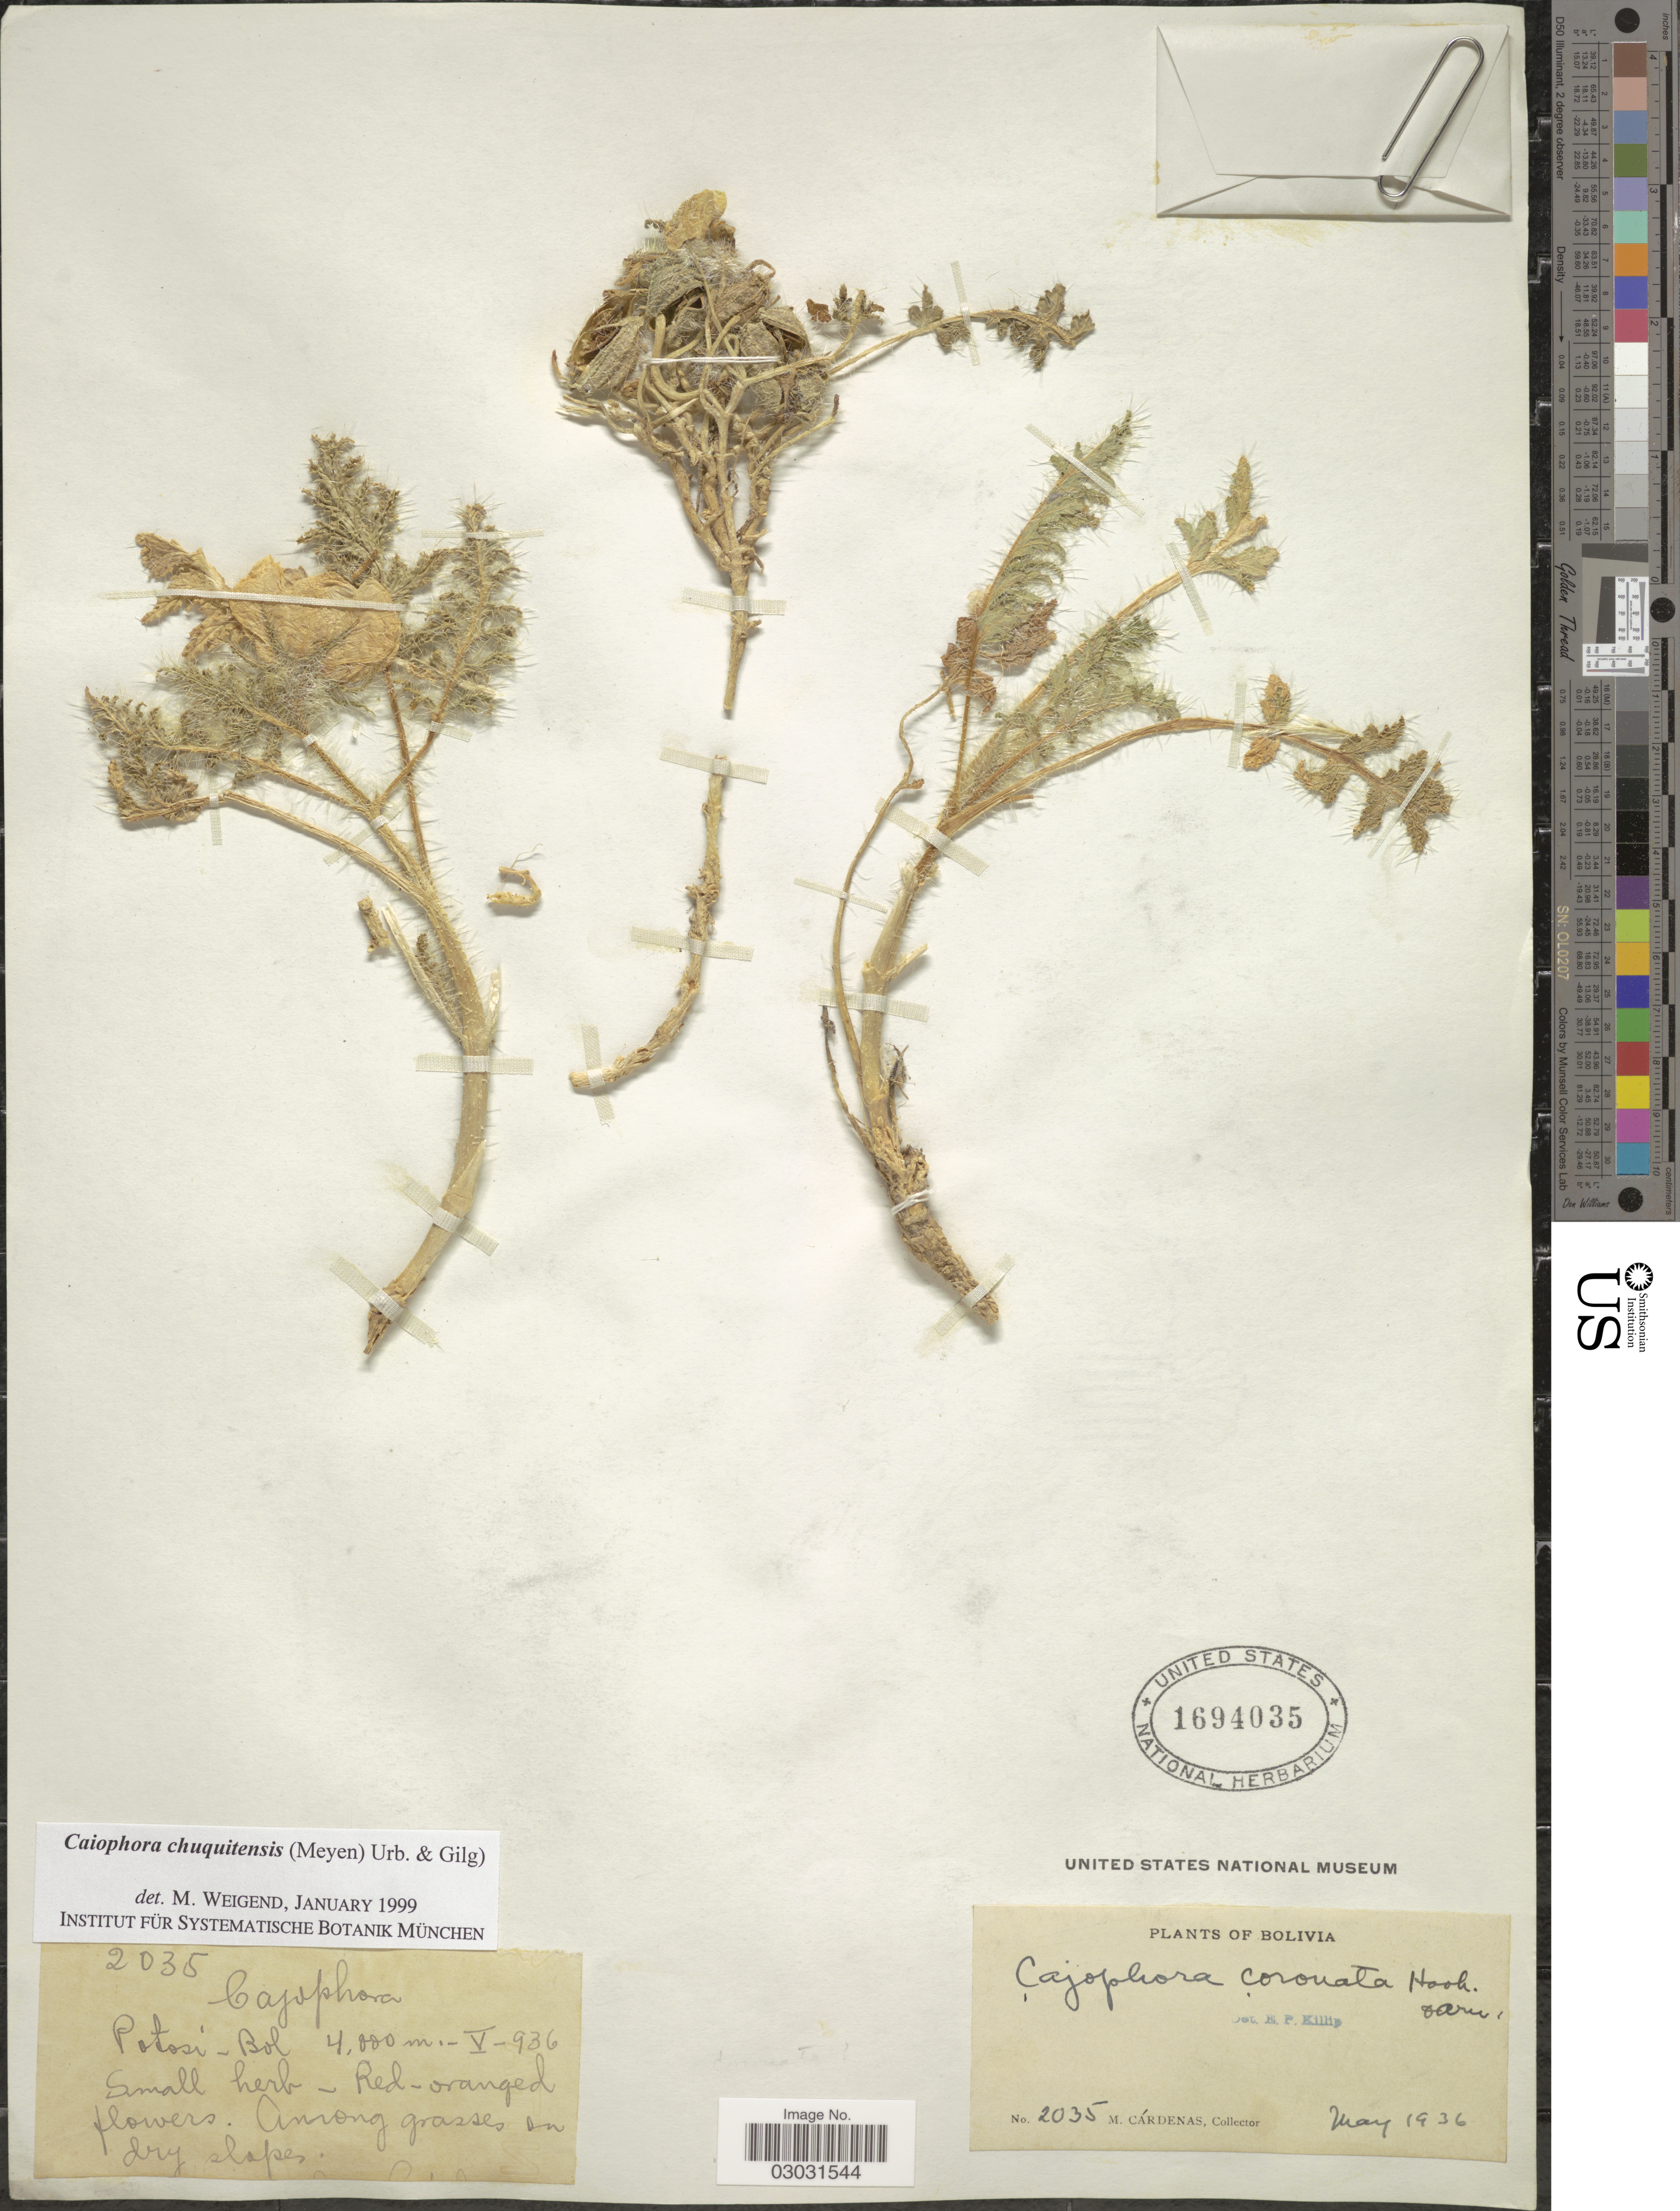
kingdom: Plantae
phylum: Tracheophyta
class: Magnoliopsida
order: Cornales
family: Loasaceae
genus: Caiophora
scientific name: Caiophora chuquitensis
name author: (Meyen) Urb. & Gilg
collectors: M. Cárdenas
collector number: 2035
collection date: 1936-05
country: Bolivia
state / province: Potosi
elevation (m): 4000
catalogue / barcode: US 1694035